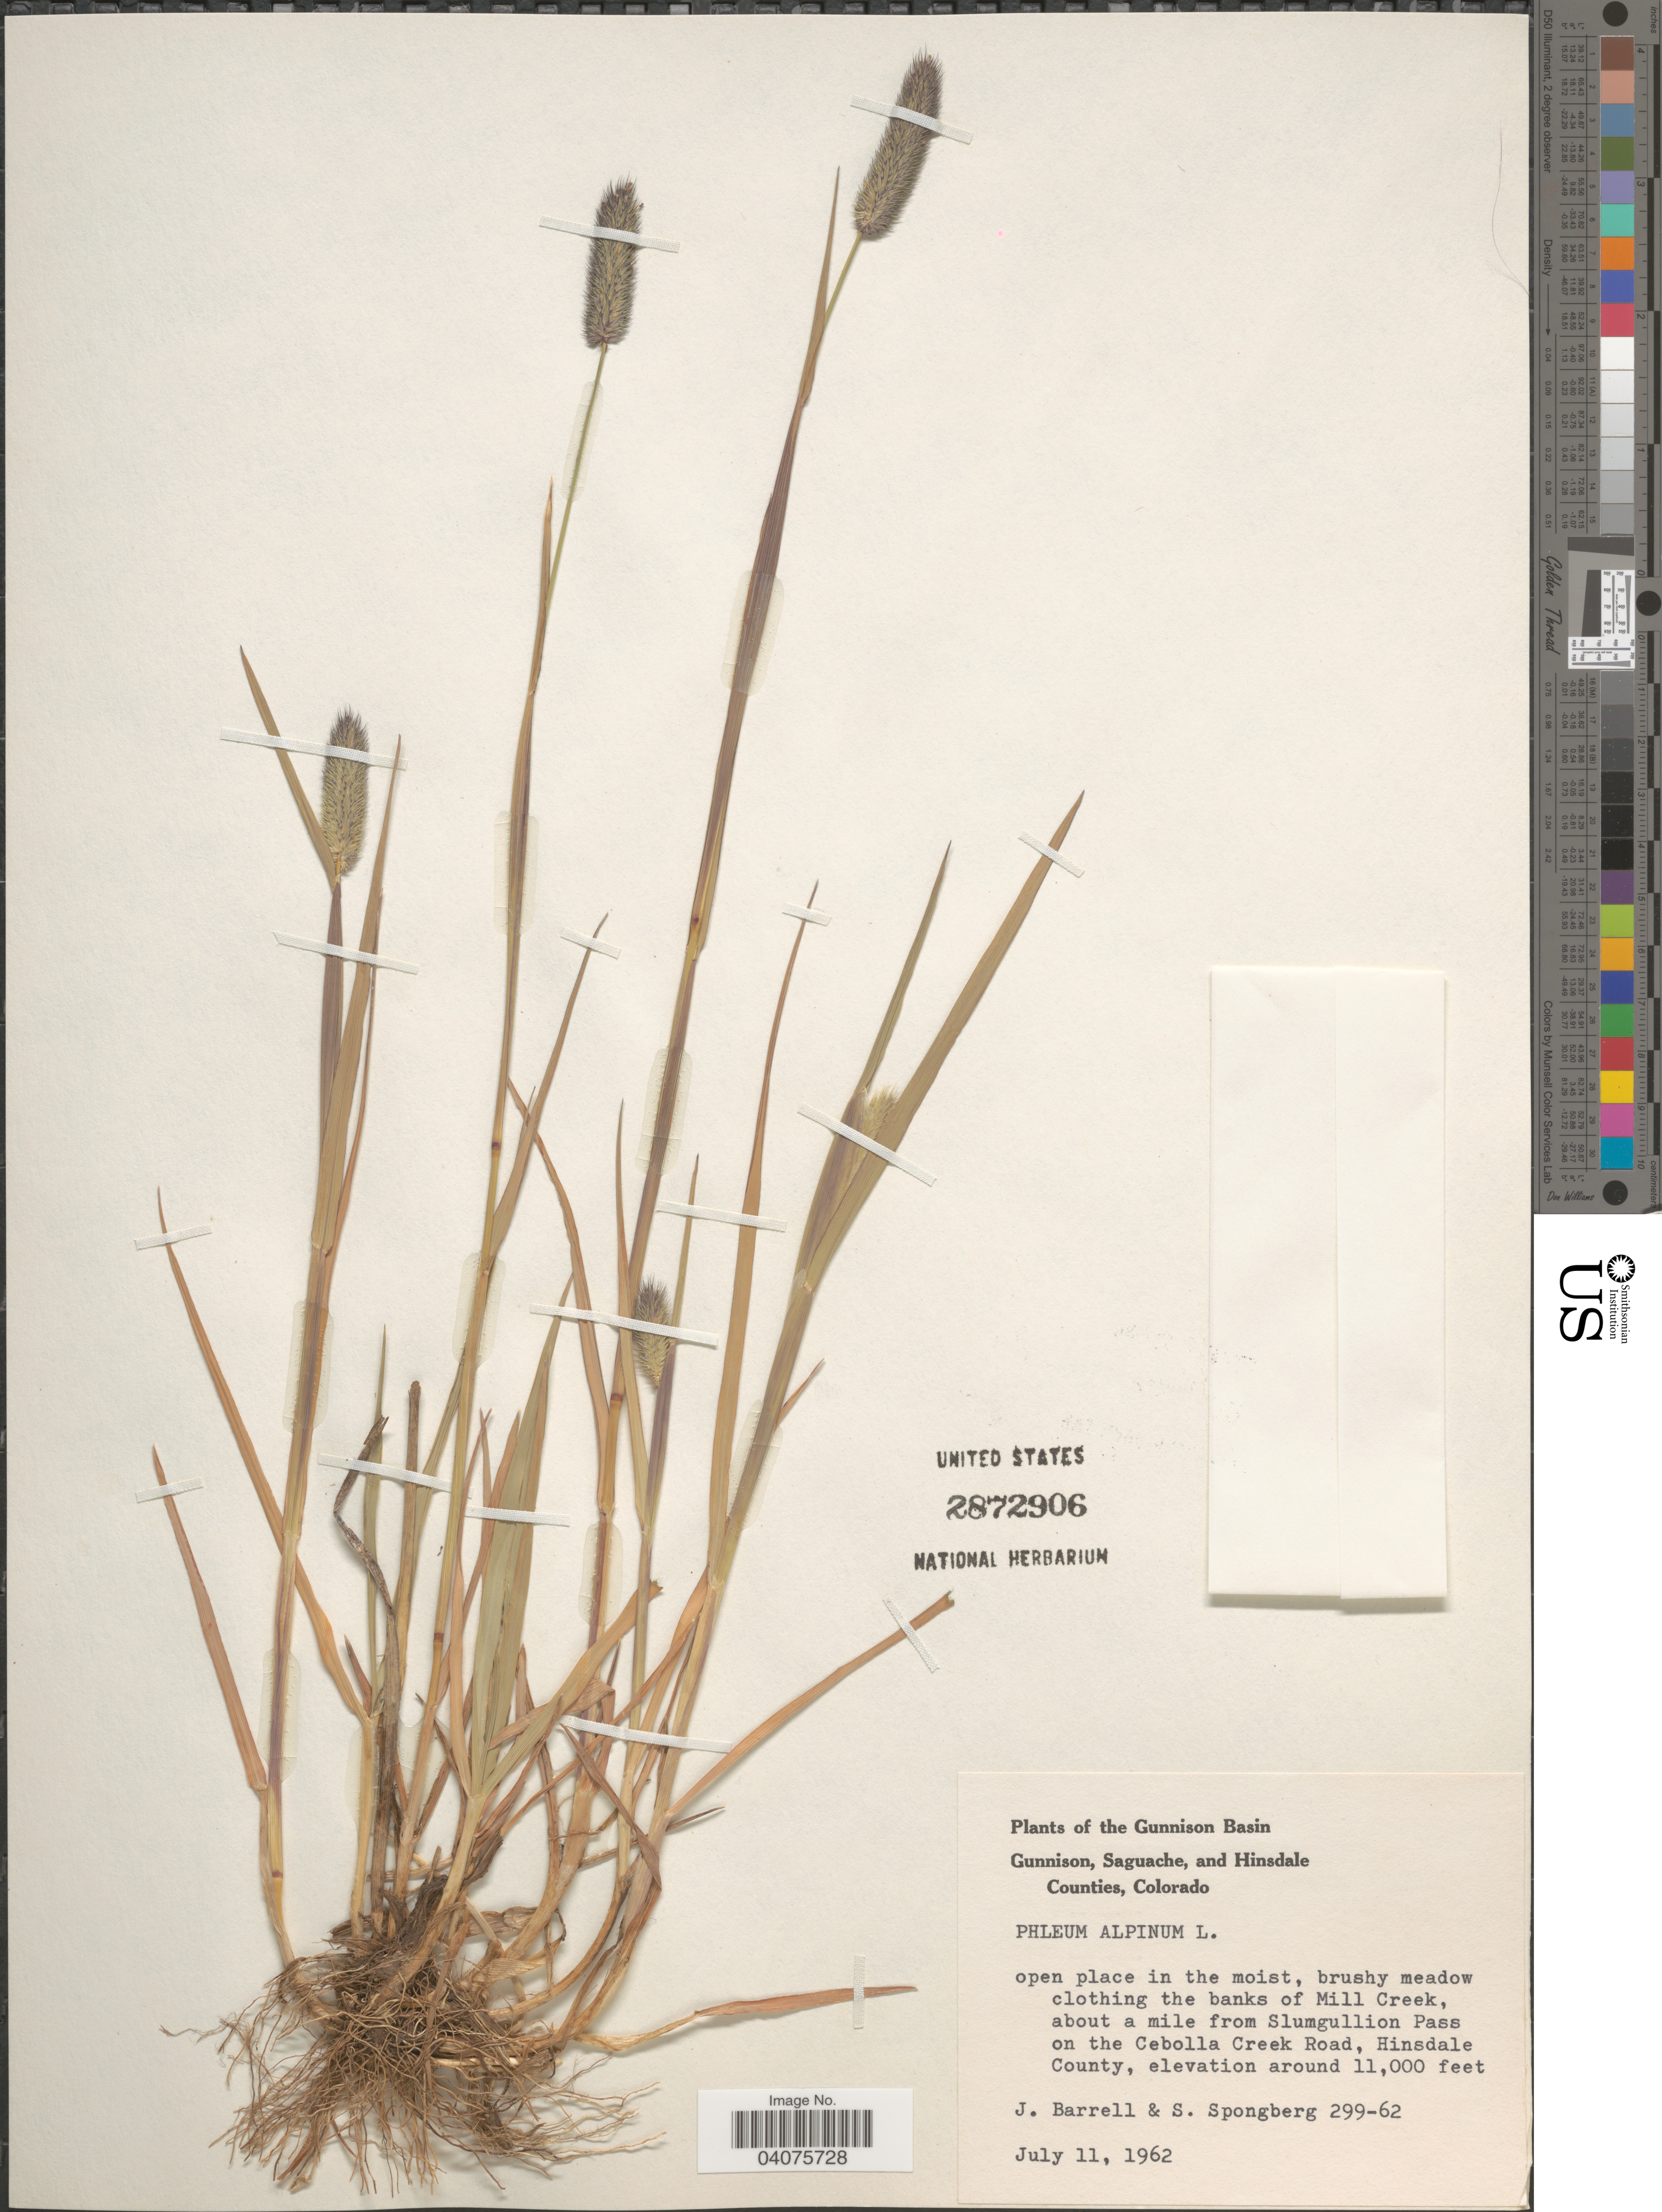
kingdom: Plantae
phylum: Tracheophyta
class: Liliopsida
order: Poales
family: Poaceae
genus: Phleum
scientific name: Phleum alpinum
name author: L.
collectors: J. Barrell & S. A.Spongberg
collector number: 299-62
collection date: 1962-07-11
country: United States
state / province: Colorado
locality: The Gunnison Basin. Open place in the moist, brushy meadow clothing the banks of Mill Creek, about a mile from Slumgullion Pass on the Cebolla Creek Road, Hinsdale County.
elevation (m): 3353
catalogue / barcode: US 2872906